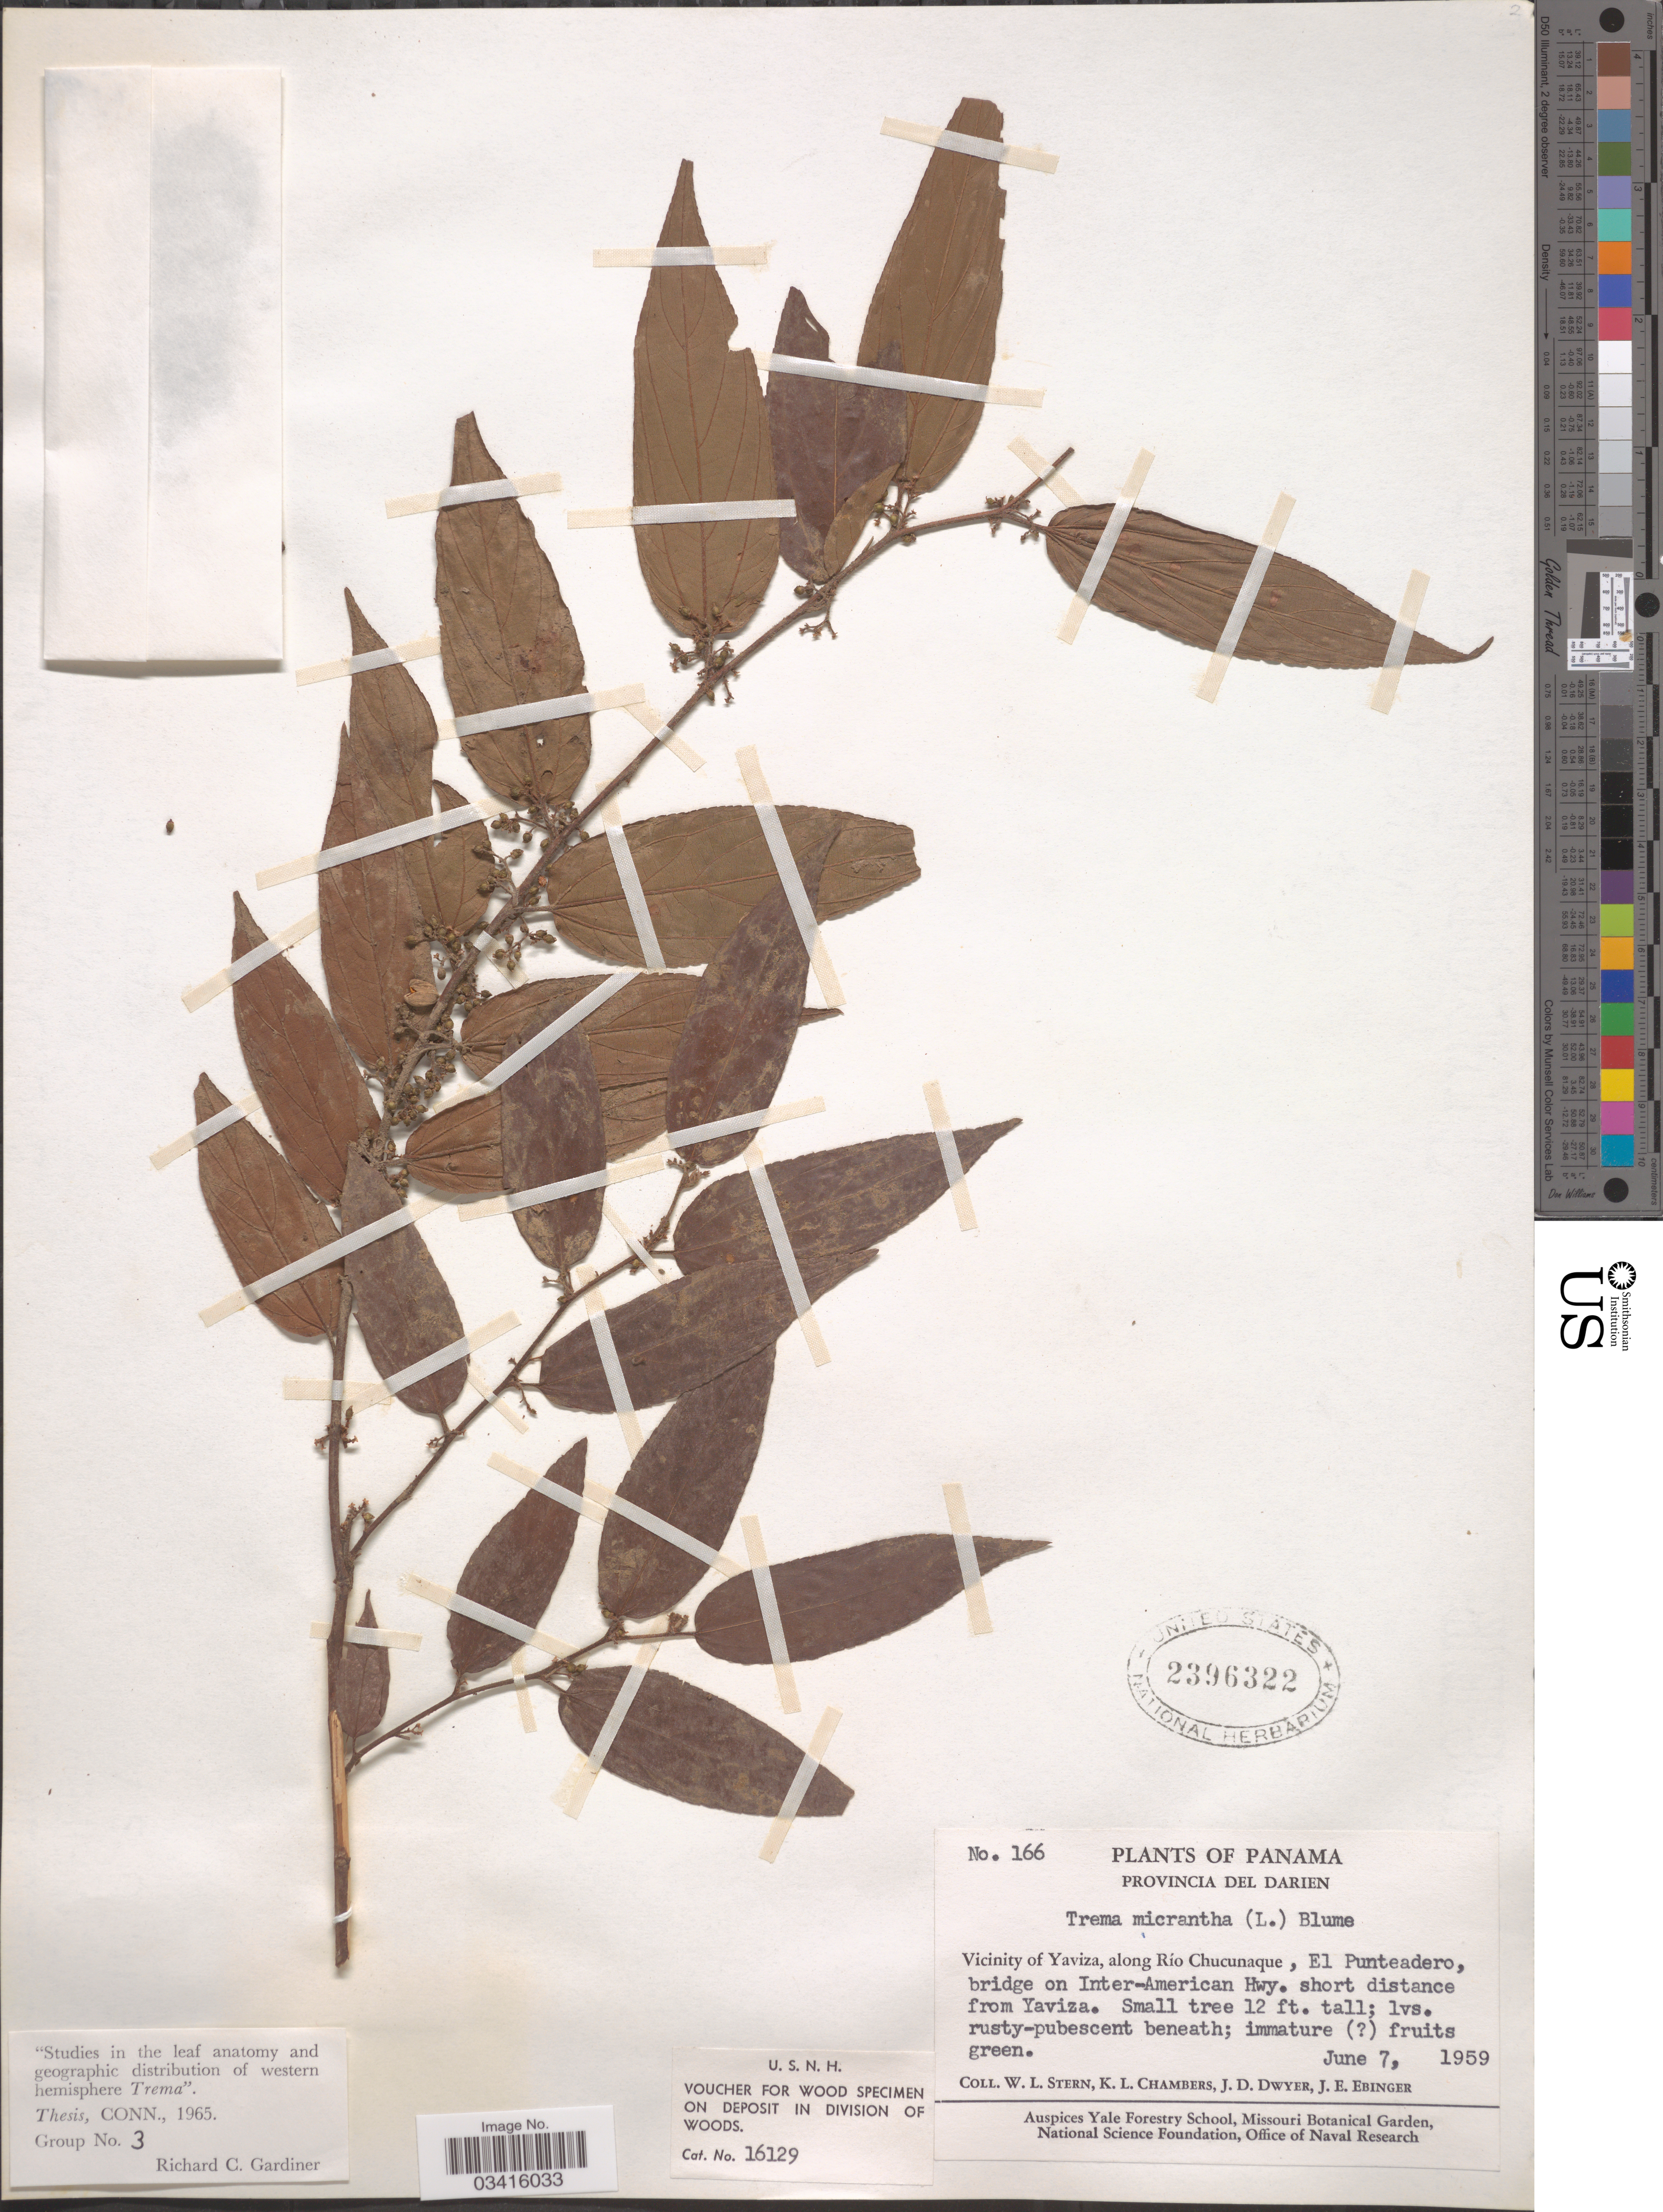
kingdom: Plantae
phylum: Tracheophyta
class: Magnoliopsida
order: Rosales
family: Cannabaceae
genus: Trema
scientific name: Trema micranthum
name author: (L.) Blume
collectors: W. L. Stern, K. Chambers, J. D. Dwyer & J. Ebinger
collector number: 166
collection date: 1959-06-07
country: Panama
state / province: Darién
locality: Vicinity of Yaviza, along Río Chucunaque, El Punteadero, bridge on Inter-American Hwy. short distance from Yaviza.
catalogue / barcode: US 2396322